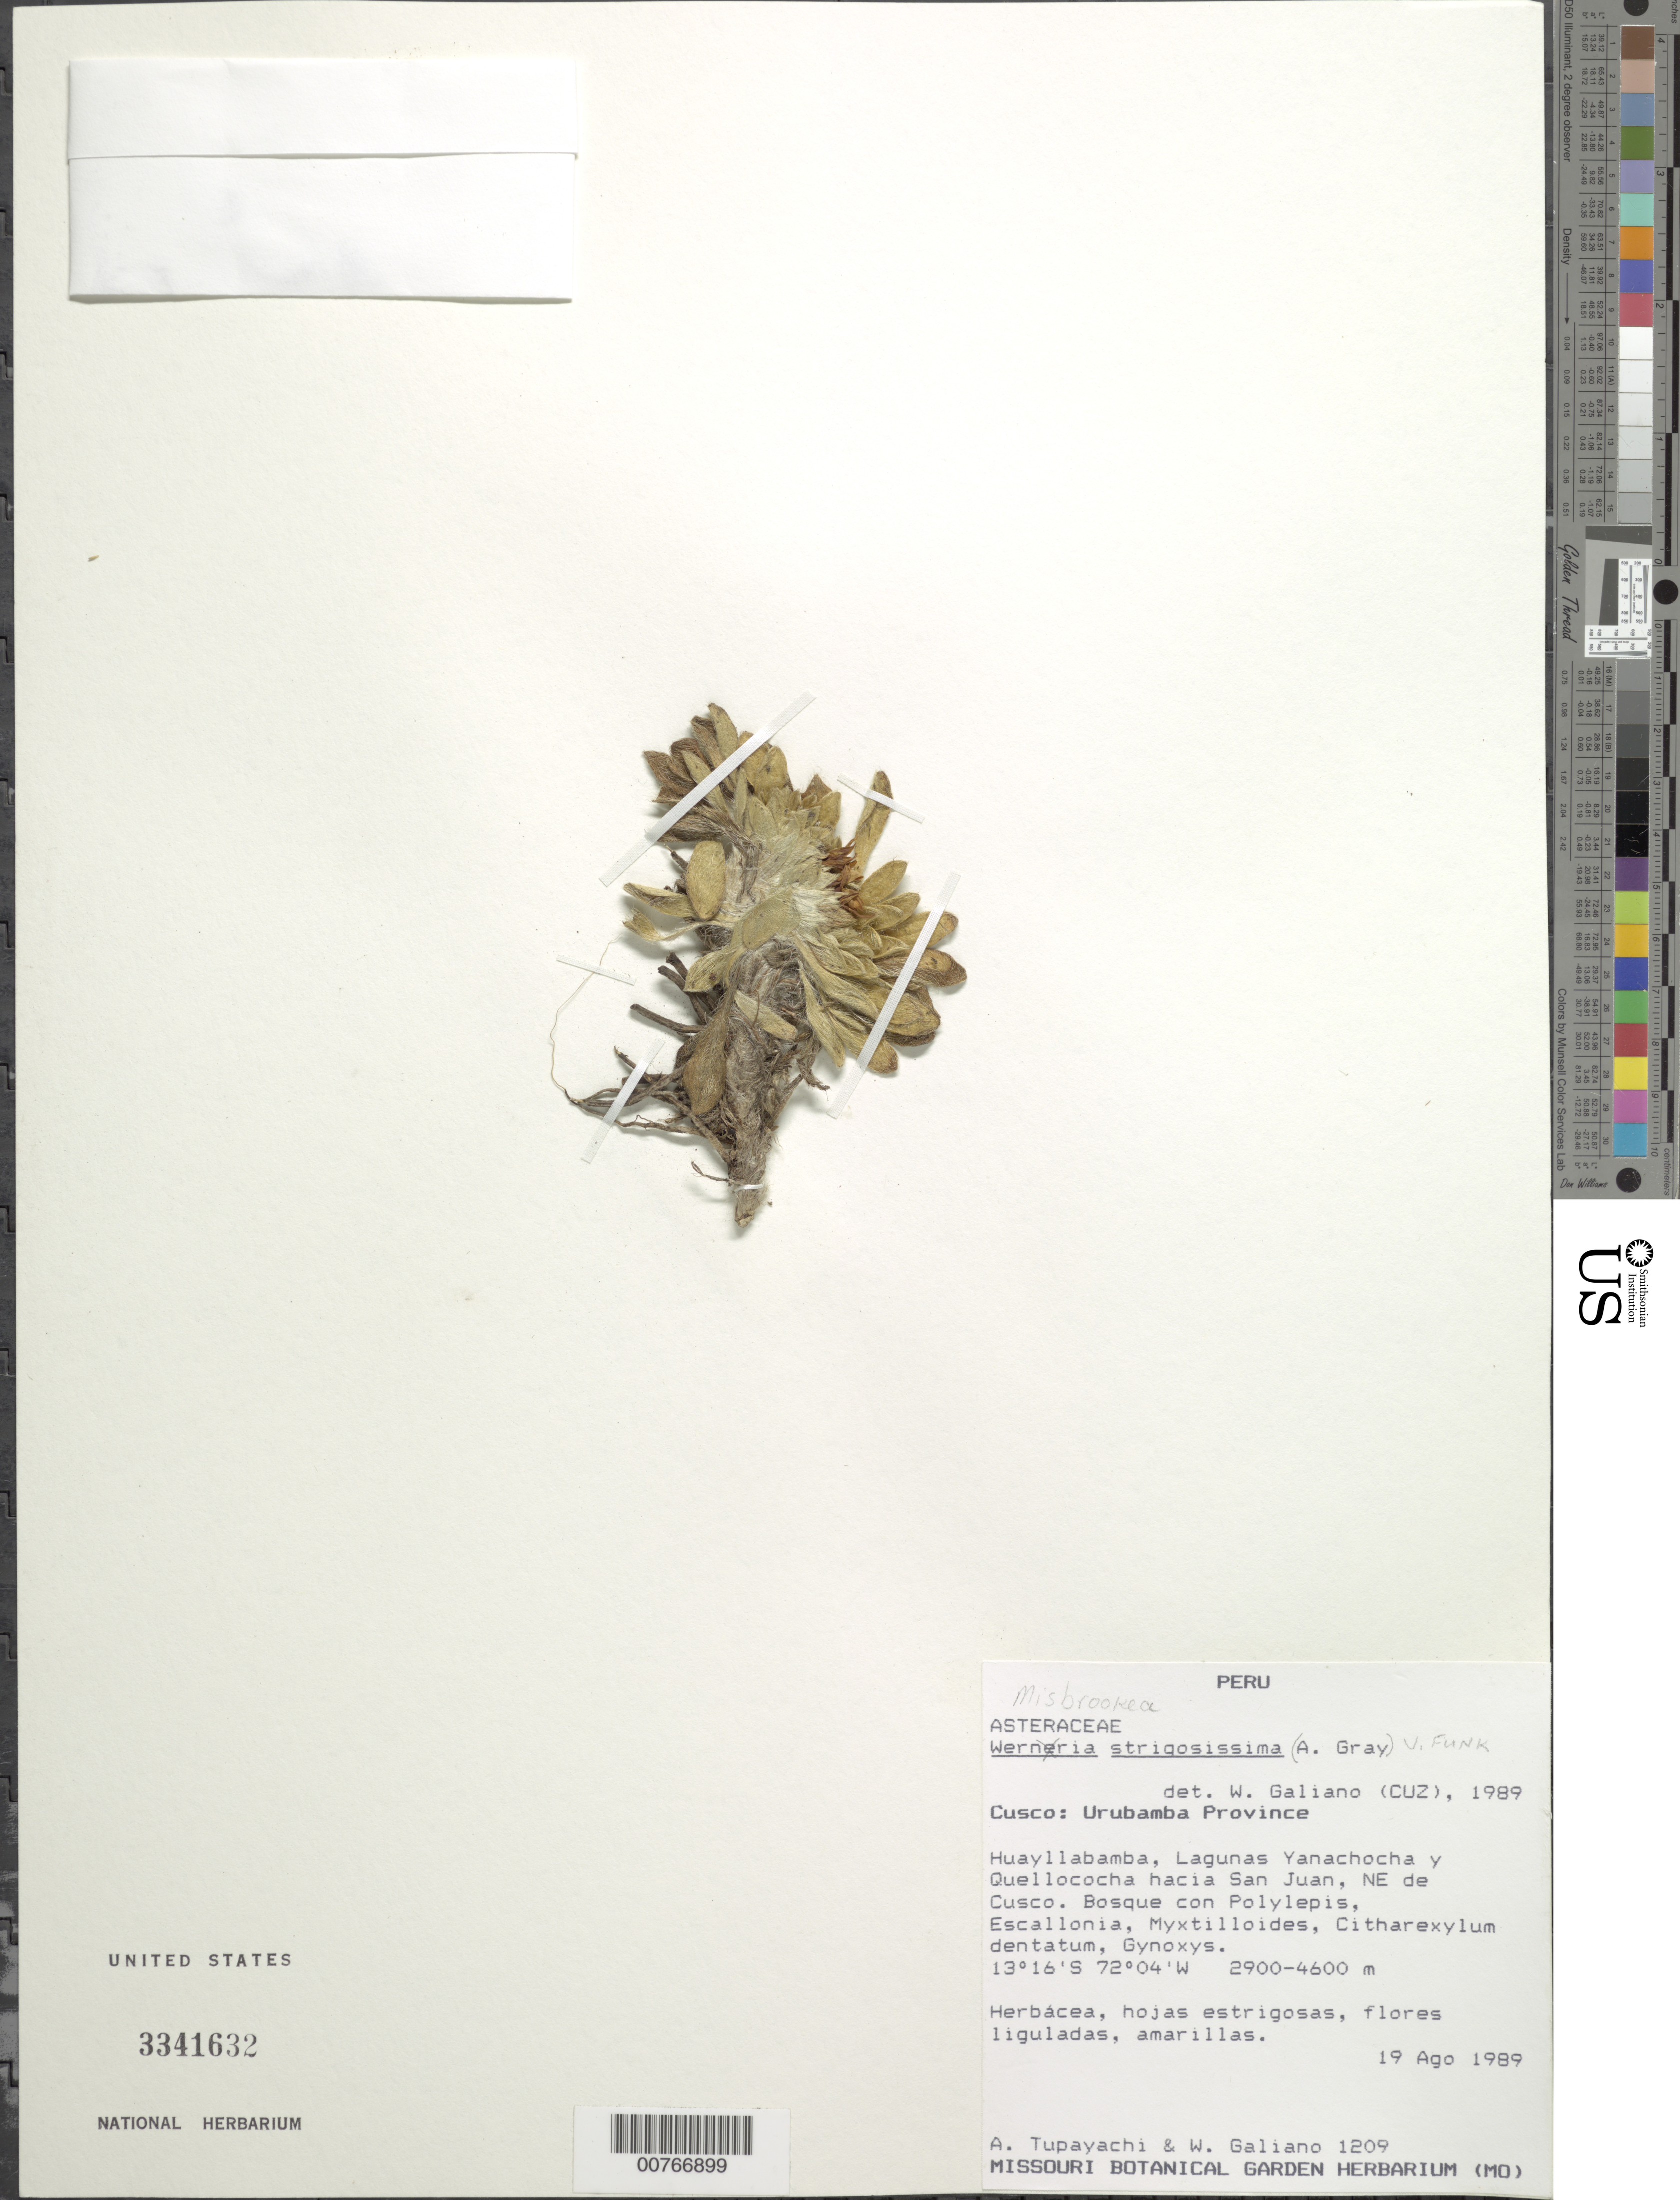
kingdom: Plantae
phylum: Tracheophyta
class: Magnoliopsida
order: Asterales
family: Asteraceae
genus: Misbrookea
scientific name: Misbrookea strigosissima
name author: (A. Gray) V.A. Funk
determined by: Funk, Vicki A., (BOT), Smithsonian Institution - National Museum of Natural History (UNITED STATES)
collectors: A. Tupayachi H. & W. Galiano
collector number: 1209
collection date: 1989-08-19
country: Peru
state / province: Cusco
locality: Huayllabamba, Lagunas Yanachocha y Quellococha hacia San Juan, NE de Cusco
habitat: Bosque con Polylepis, Escallonia, Myxtilloides, Citharexylum dentatum, Gynoxys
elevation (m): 2900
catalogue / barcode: US 3341632